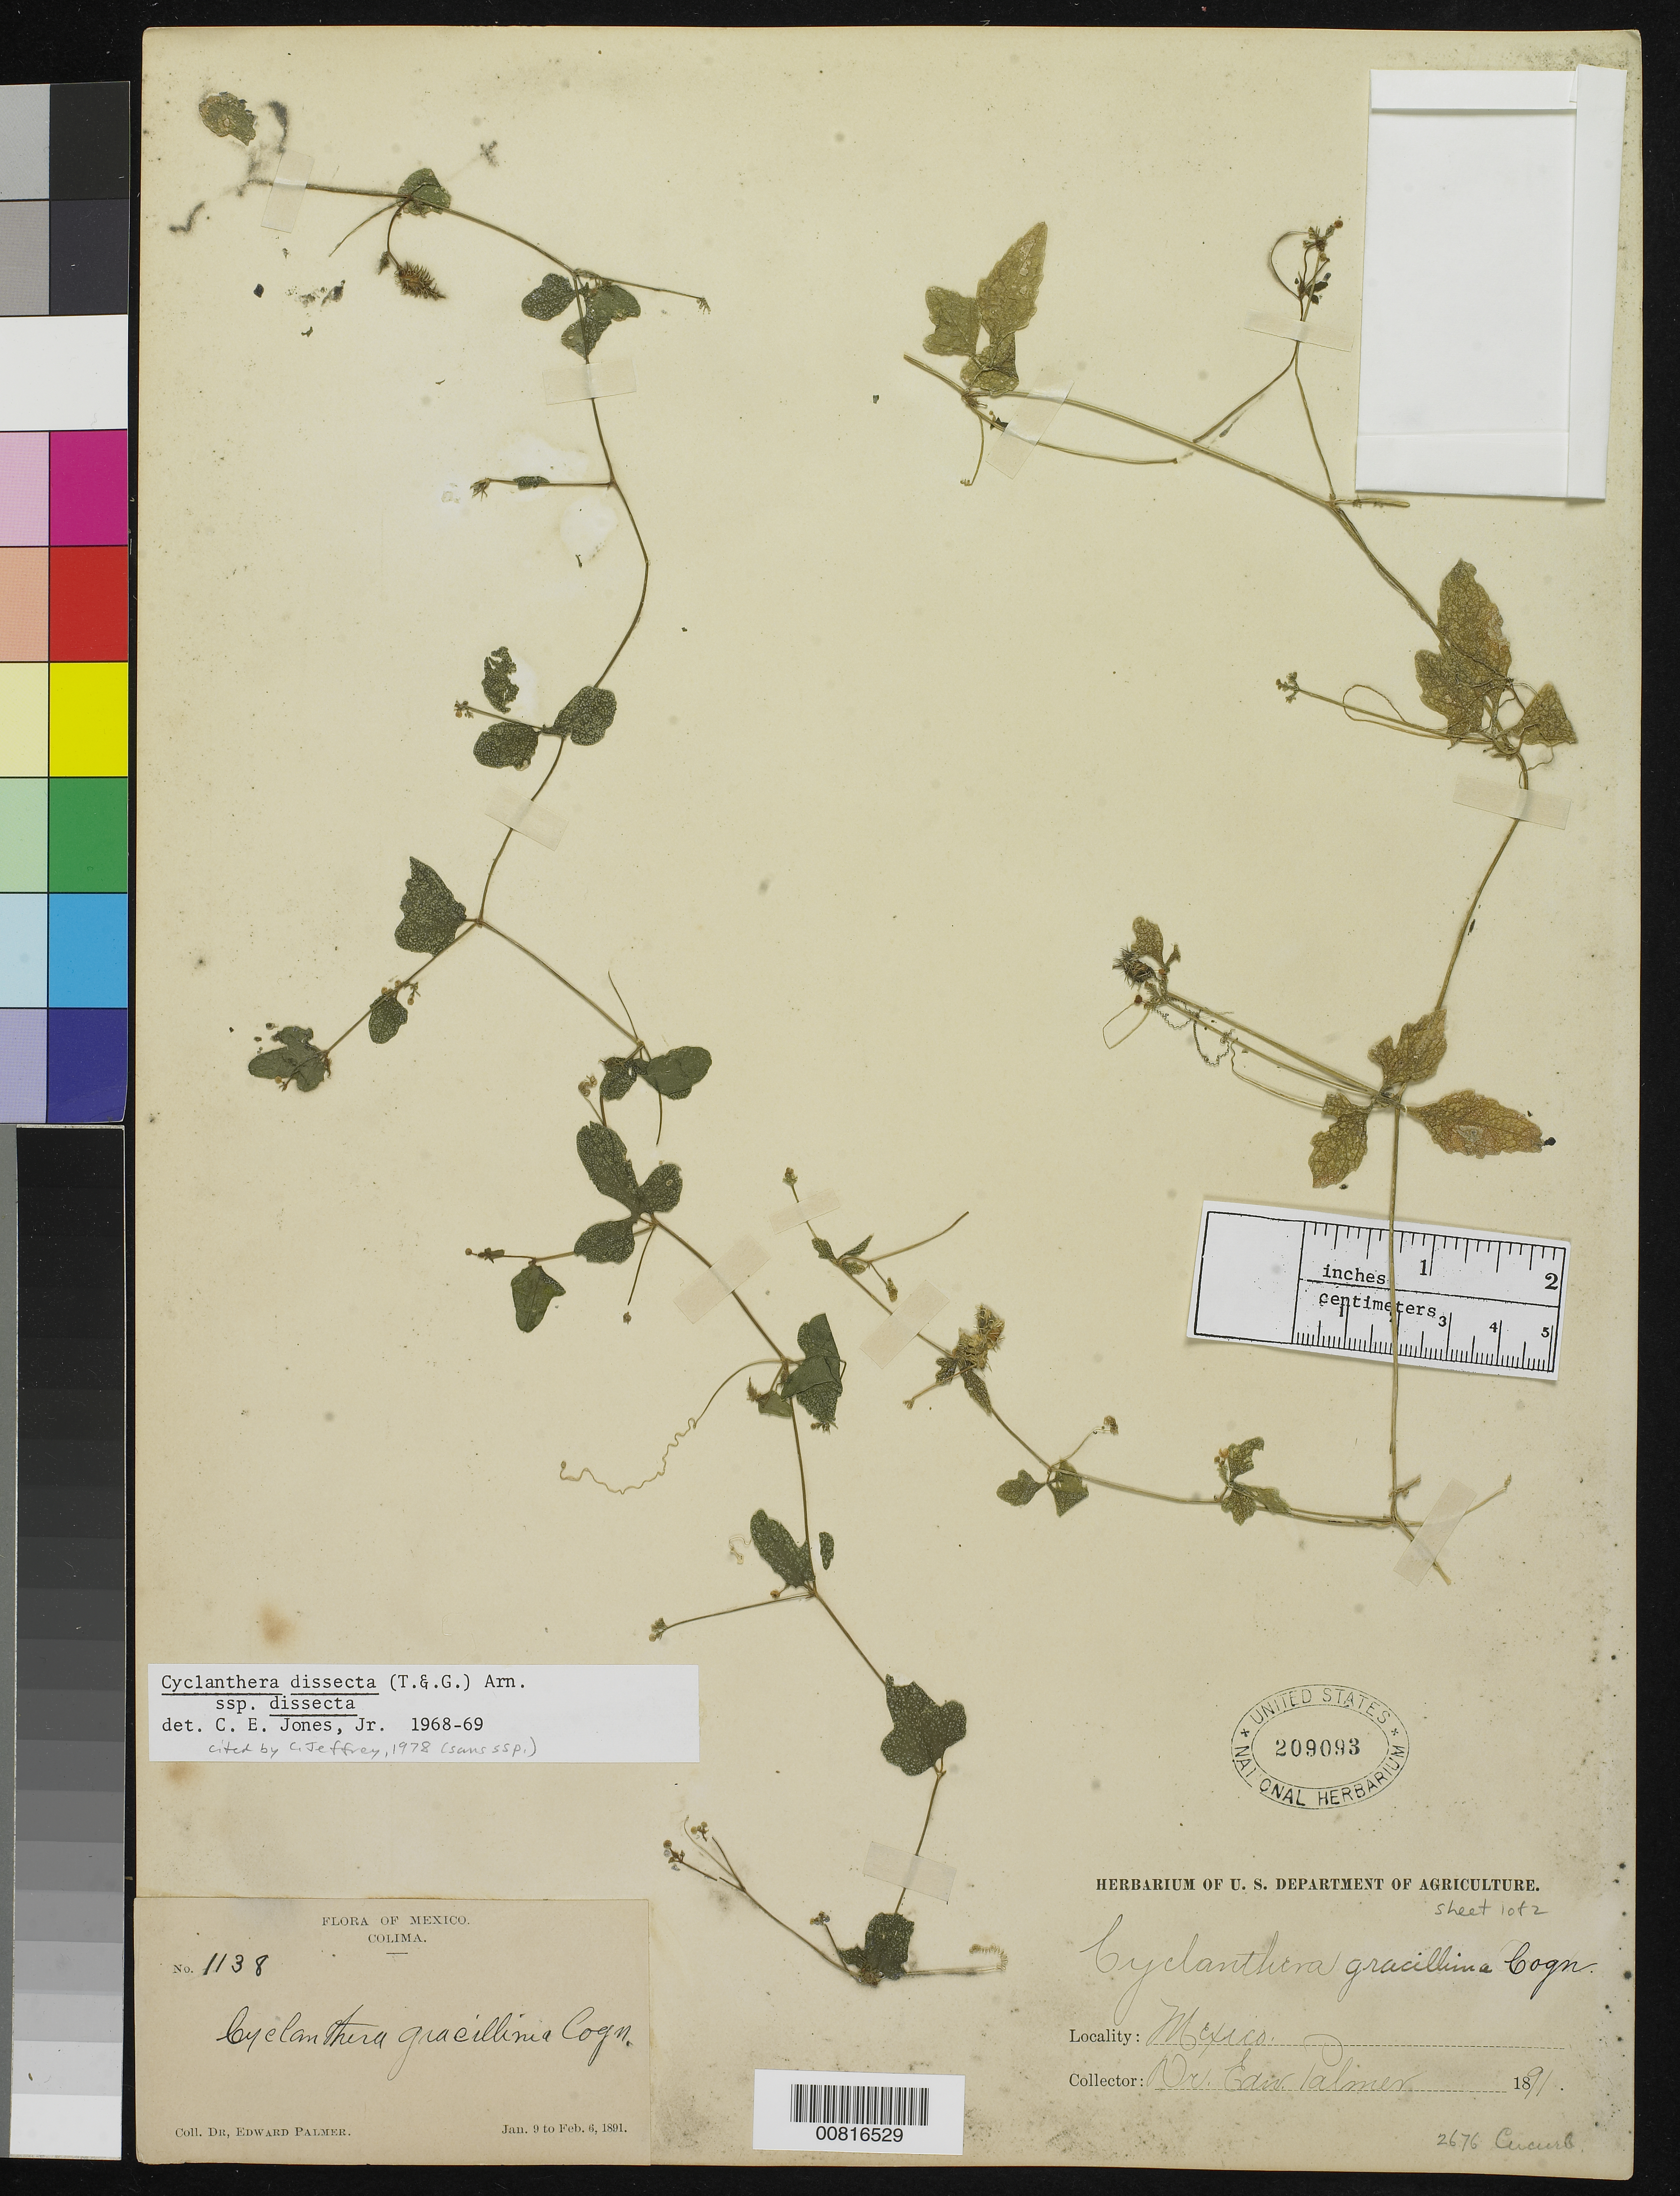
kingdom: Plantae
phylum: Tracheophyta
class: Magnoliopsida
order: Cucurbitales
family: Cucurbitaceae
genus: Cyclanthera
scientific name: Cyclanthera dissecta subsp. dissecta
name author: (Torr. & A. Gray) Arn.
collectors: E. Palmer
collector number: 1138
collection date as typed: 09 Jan 1891 to 06 Feb 1891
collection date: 1891-01-09/1891-02-06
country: Mexico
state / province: Colima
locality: Colima.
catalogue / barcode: US 209093